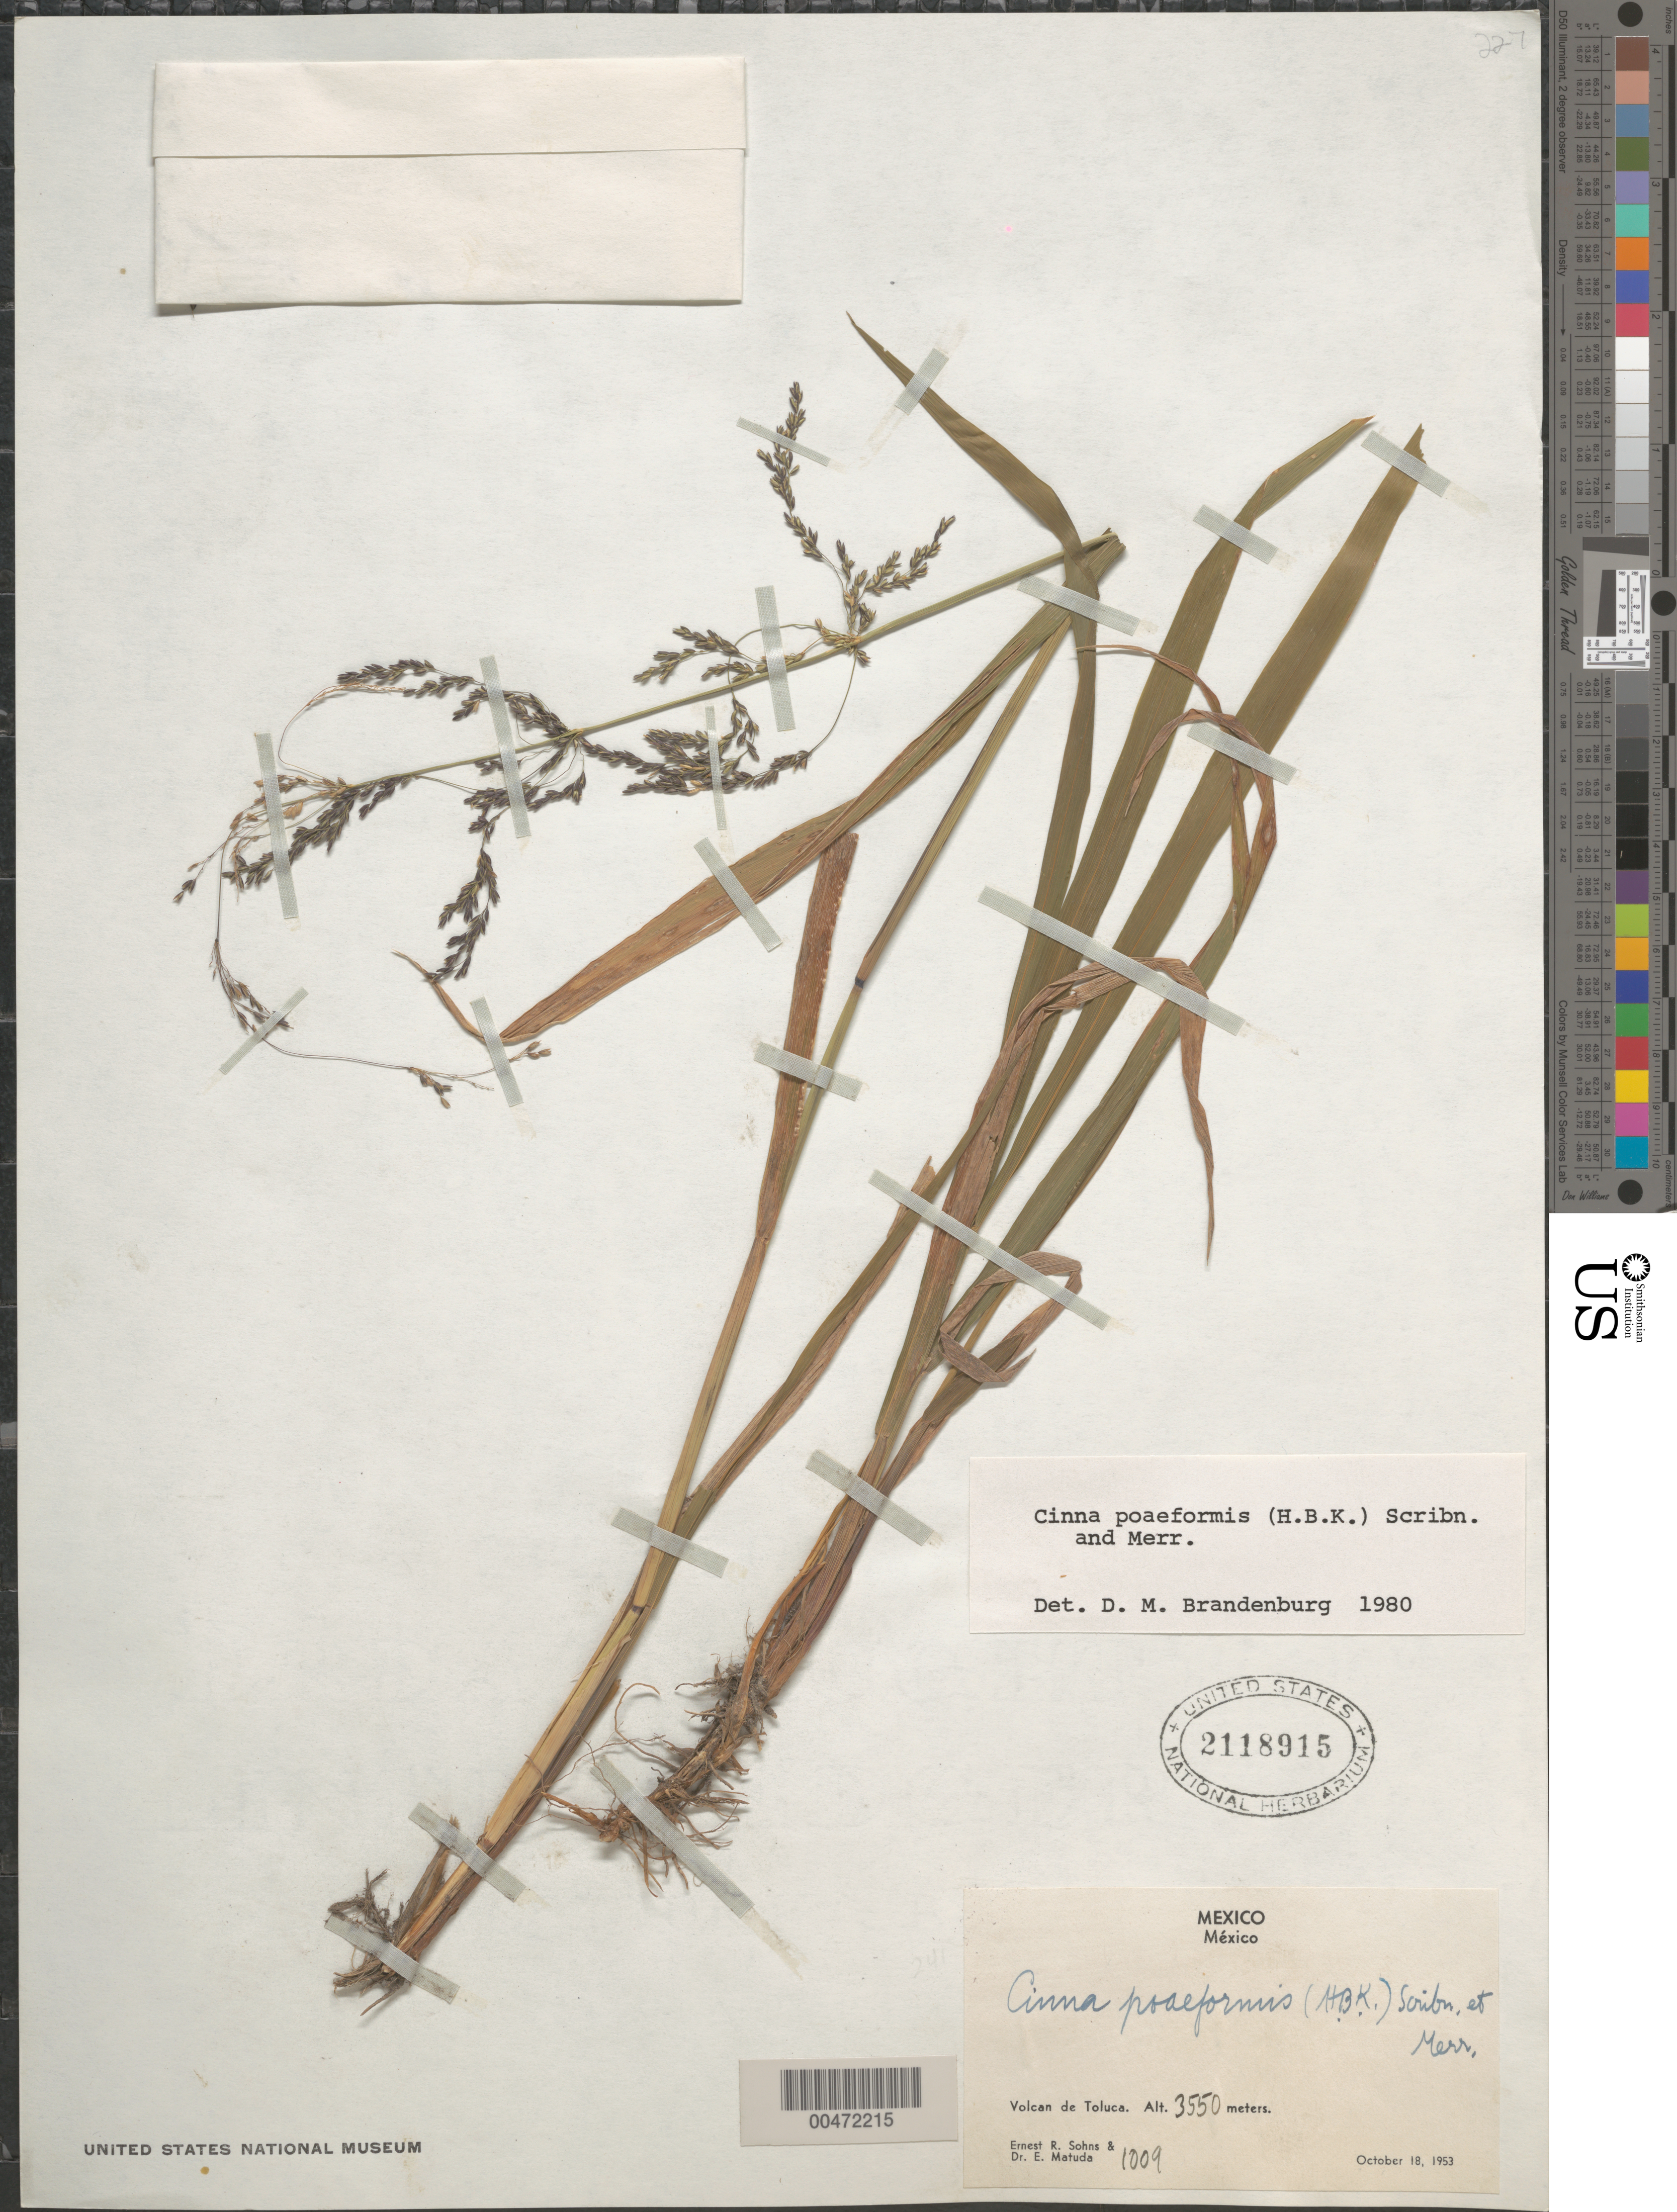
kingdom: Plantae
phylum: Tracheophyta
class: Liliopsida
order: Poales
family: Poaceae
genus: Cinna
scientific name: Cinna poiformis (Kunth) Scribn. & Merr.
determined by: Brandenburg, D. M.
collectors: E. R. Sohns & E. Matuda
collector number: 1009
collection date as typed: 18 Oct 1953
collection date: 1953-10-18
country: Mexico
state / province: México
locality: Volcan de Toluca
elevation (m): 3550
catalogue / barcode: US 2118915